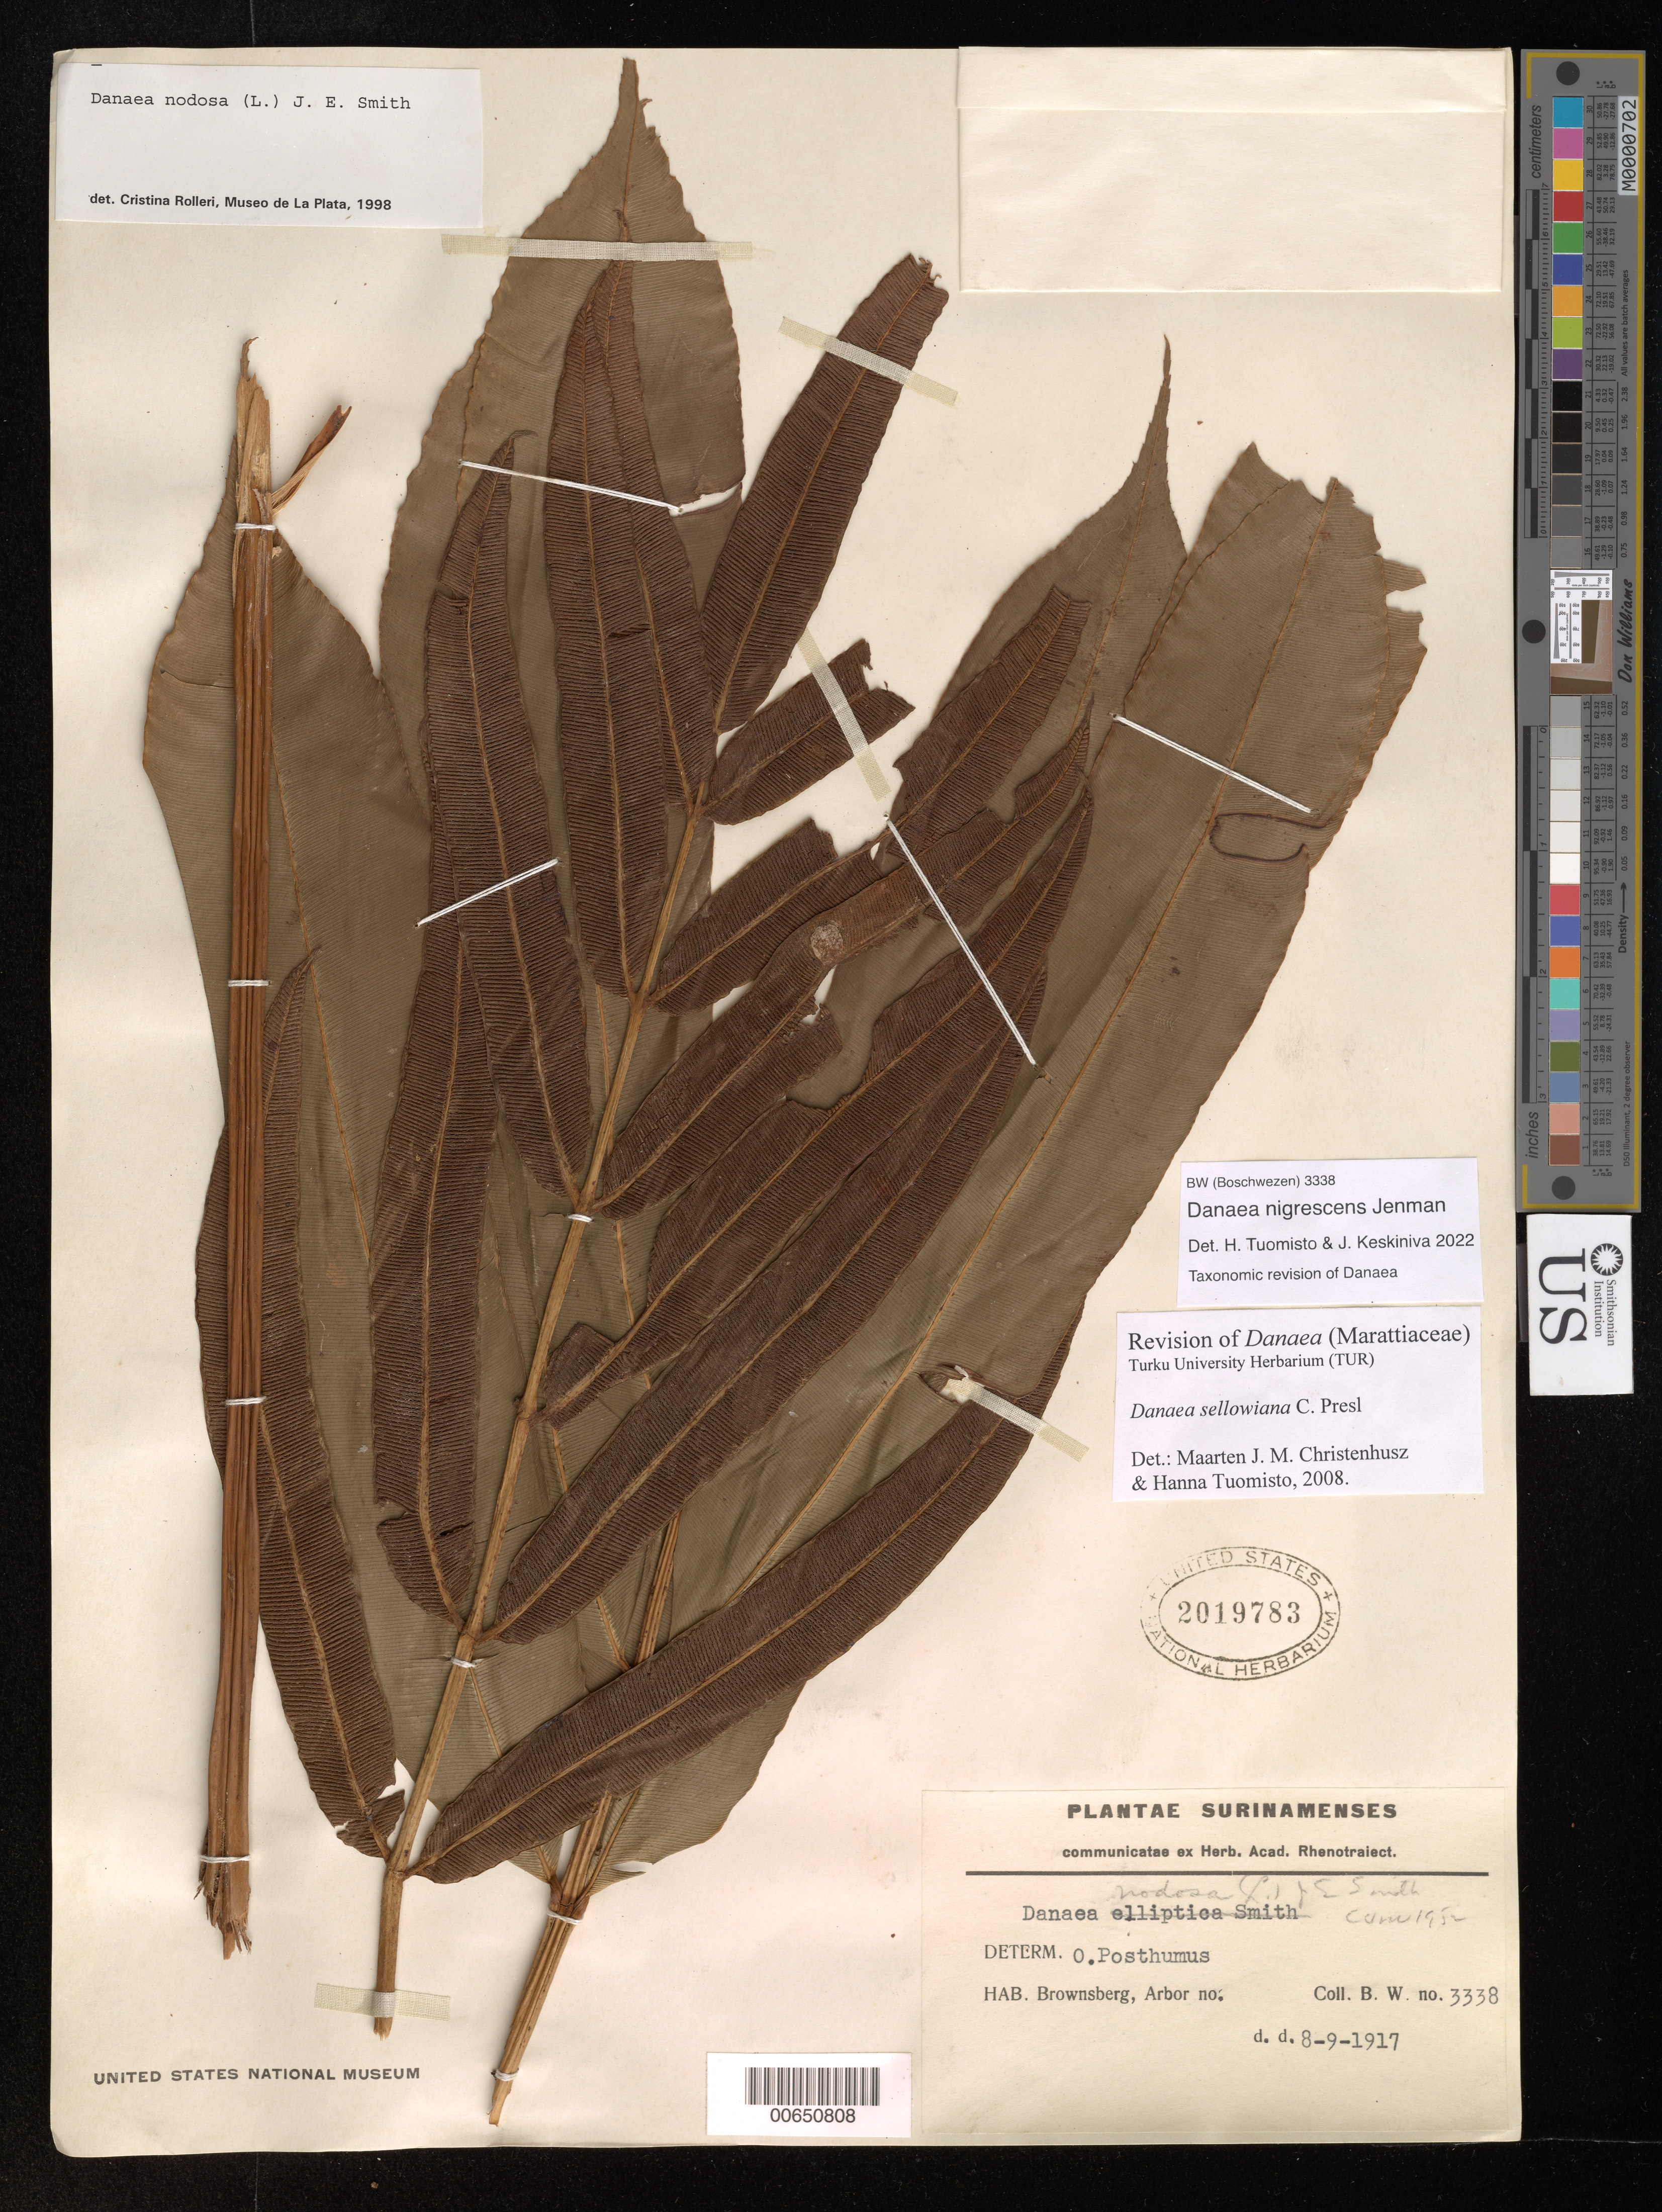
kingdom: Plantae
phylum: Tracheophyta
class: Polypodiopsida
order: Marattiales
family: Marattiaceae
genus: Danaea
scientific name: Danaea nigrescens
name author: Jenman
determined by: Tuomisto, H.; Keskiniva, Janina S.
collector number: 3338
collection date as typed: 8-Sep-17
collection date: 1917-09-08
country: Suriname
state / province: Brokopondo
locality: Brownsberg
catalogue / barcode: US 2019783